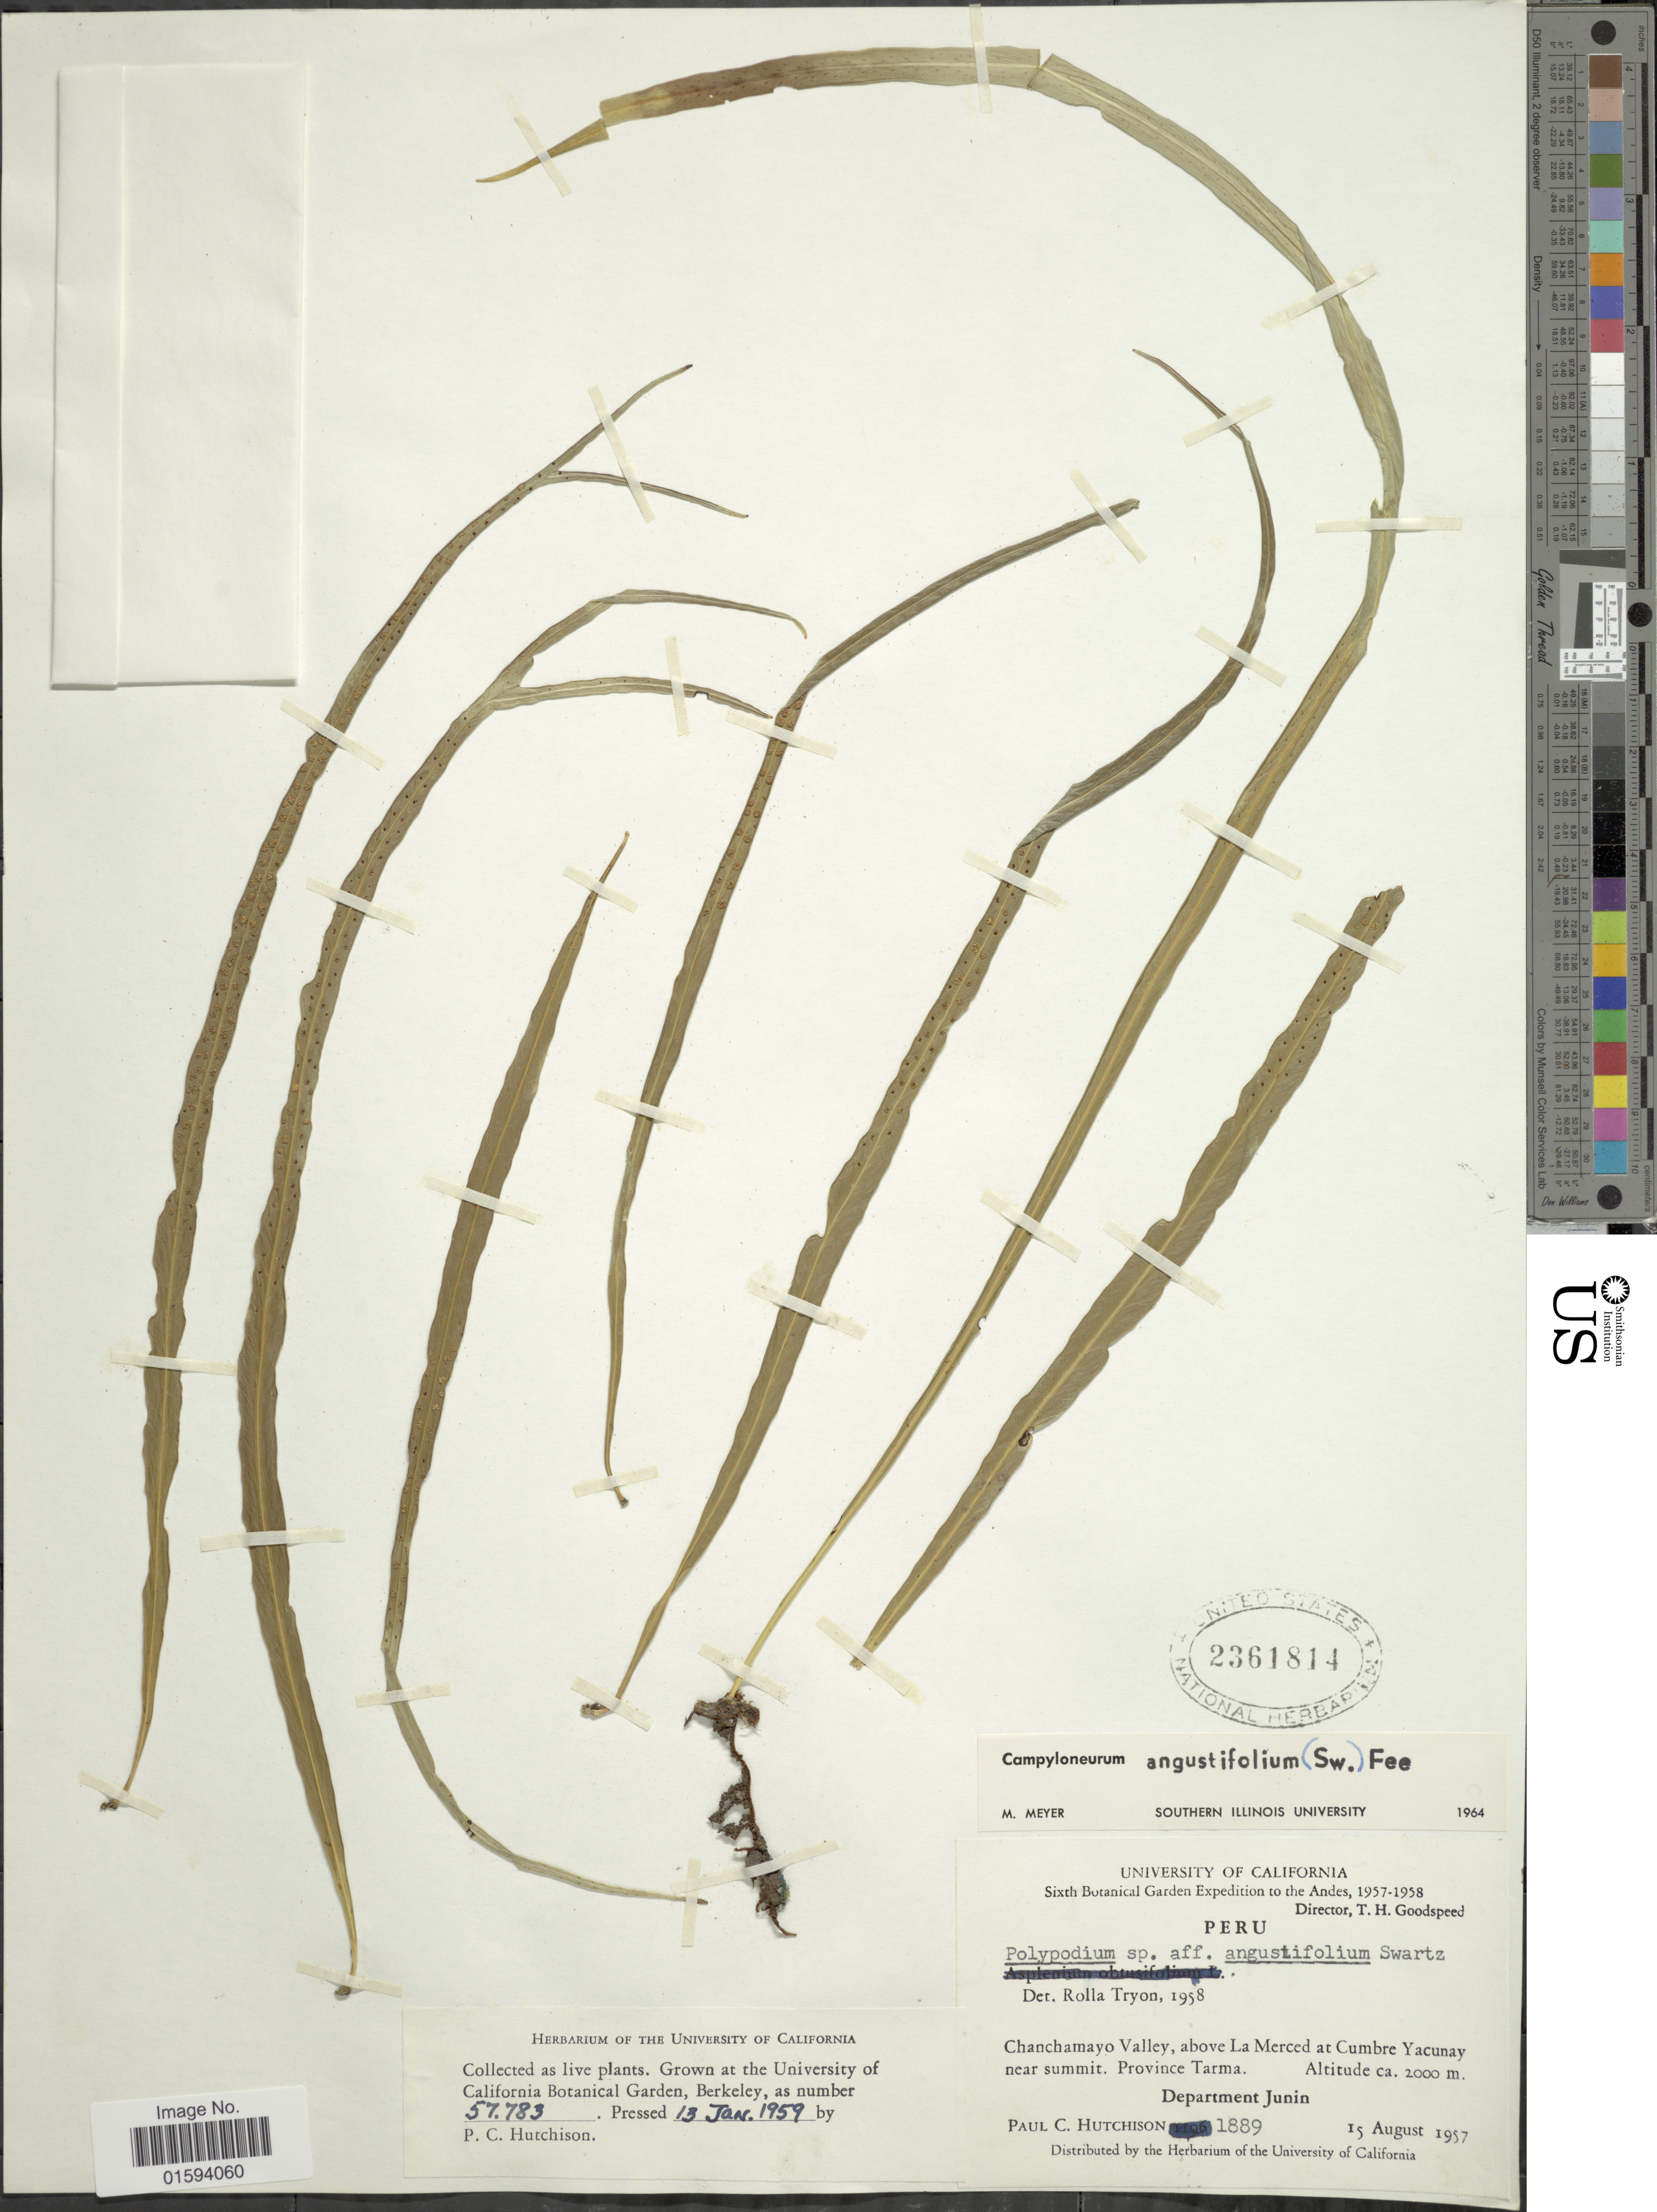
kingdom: Plantae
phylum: Tracheophyta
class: Polypodiopsida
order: Polypodiales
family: Polypodiaceae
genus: Polypodium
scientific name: Polypodium angustifolium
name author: Sw.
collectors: P. C. Hutchison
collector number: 1889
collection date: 1957-08-15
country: United States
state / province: California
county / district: Alameda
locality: Collected as live plants, grown at the University of California Botanical Garden, Berkeley, as number 87.783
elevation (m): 2000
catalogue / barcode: US 2361814